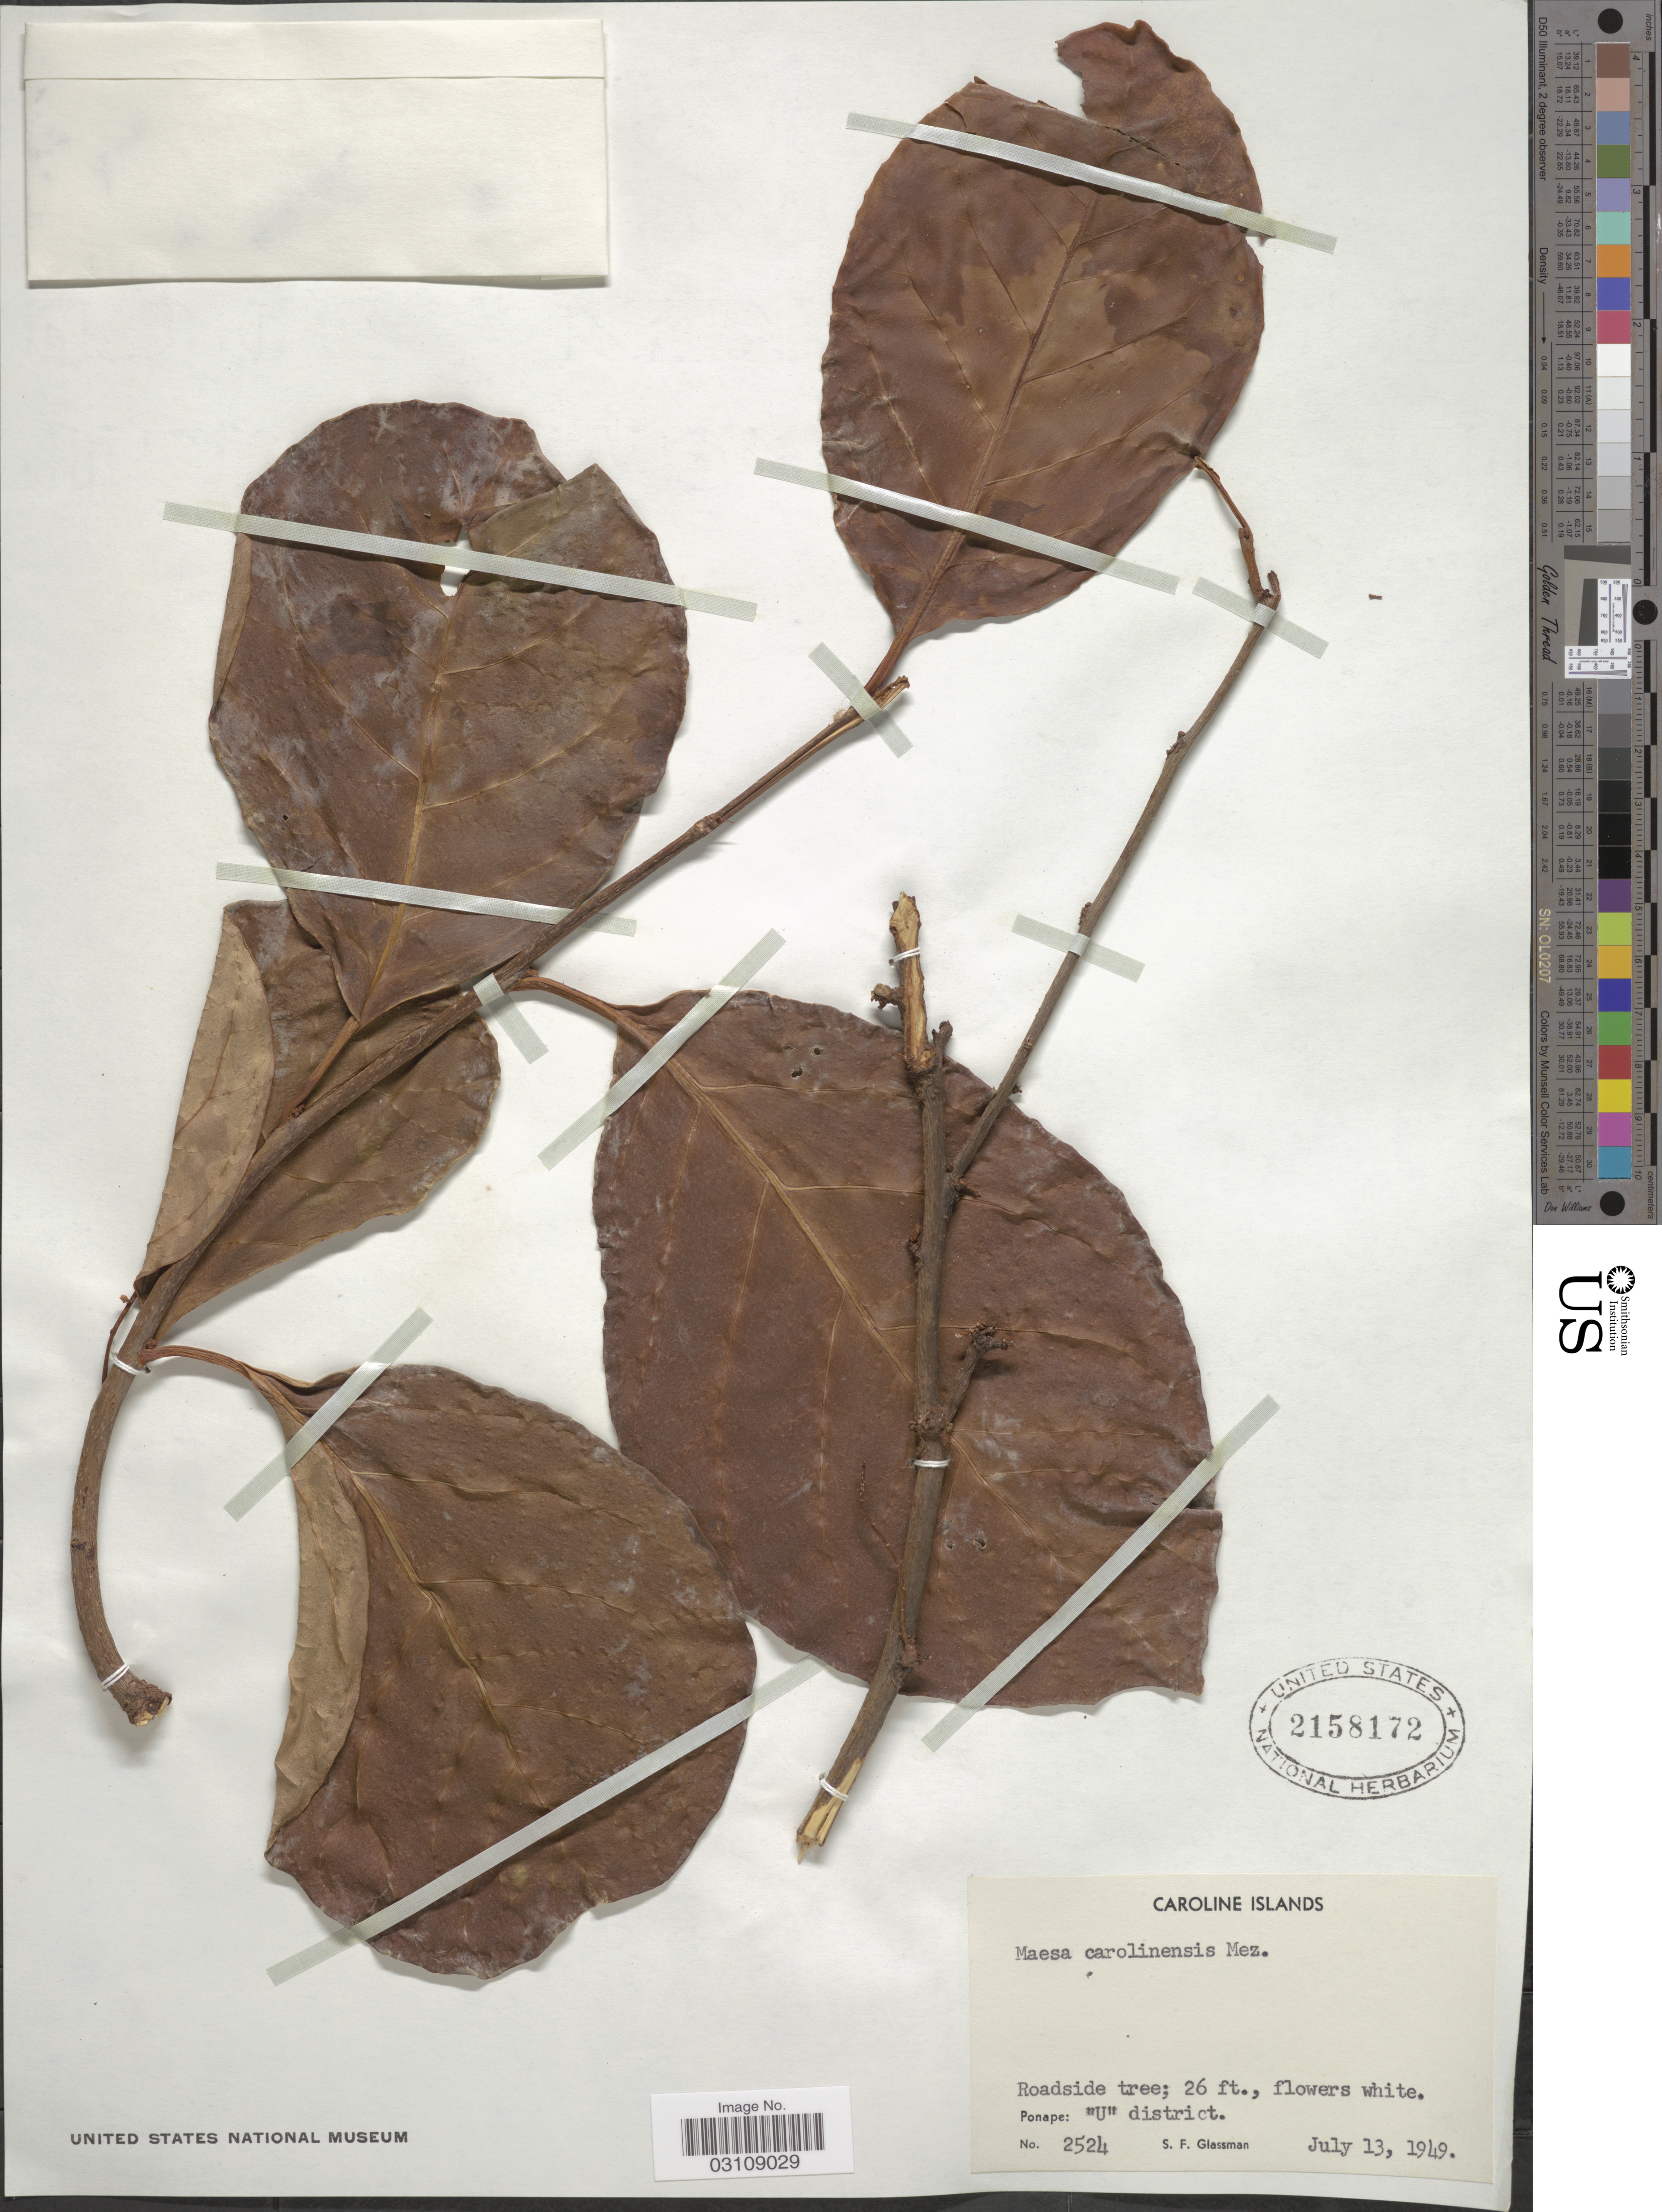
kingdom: Plantae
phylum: Tracheophyta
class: Magnoliopsida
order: Ericales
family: Primulaceae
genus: Maesa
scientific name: Maesa carolinensis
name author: Mez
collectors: S. F. Glassman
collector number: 2524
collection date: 1949-07-13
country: Micronesia, Federated States of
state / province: Pohnpei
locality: Caroline Islands, Ponape: "U" district.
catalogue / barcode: US 2158172